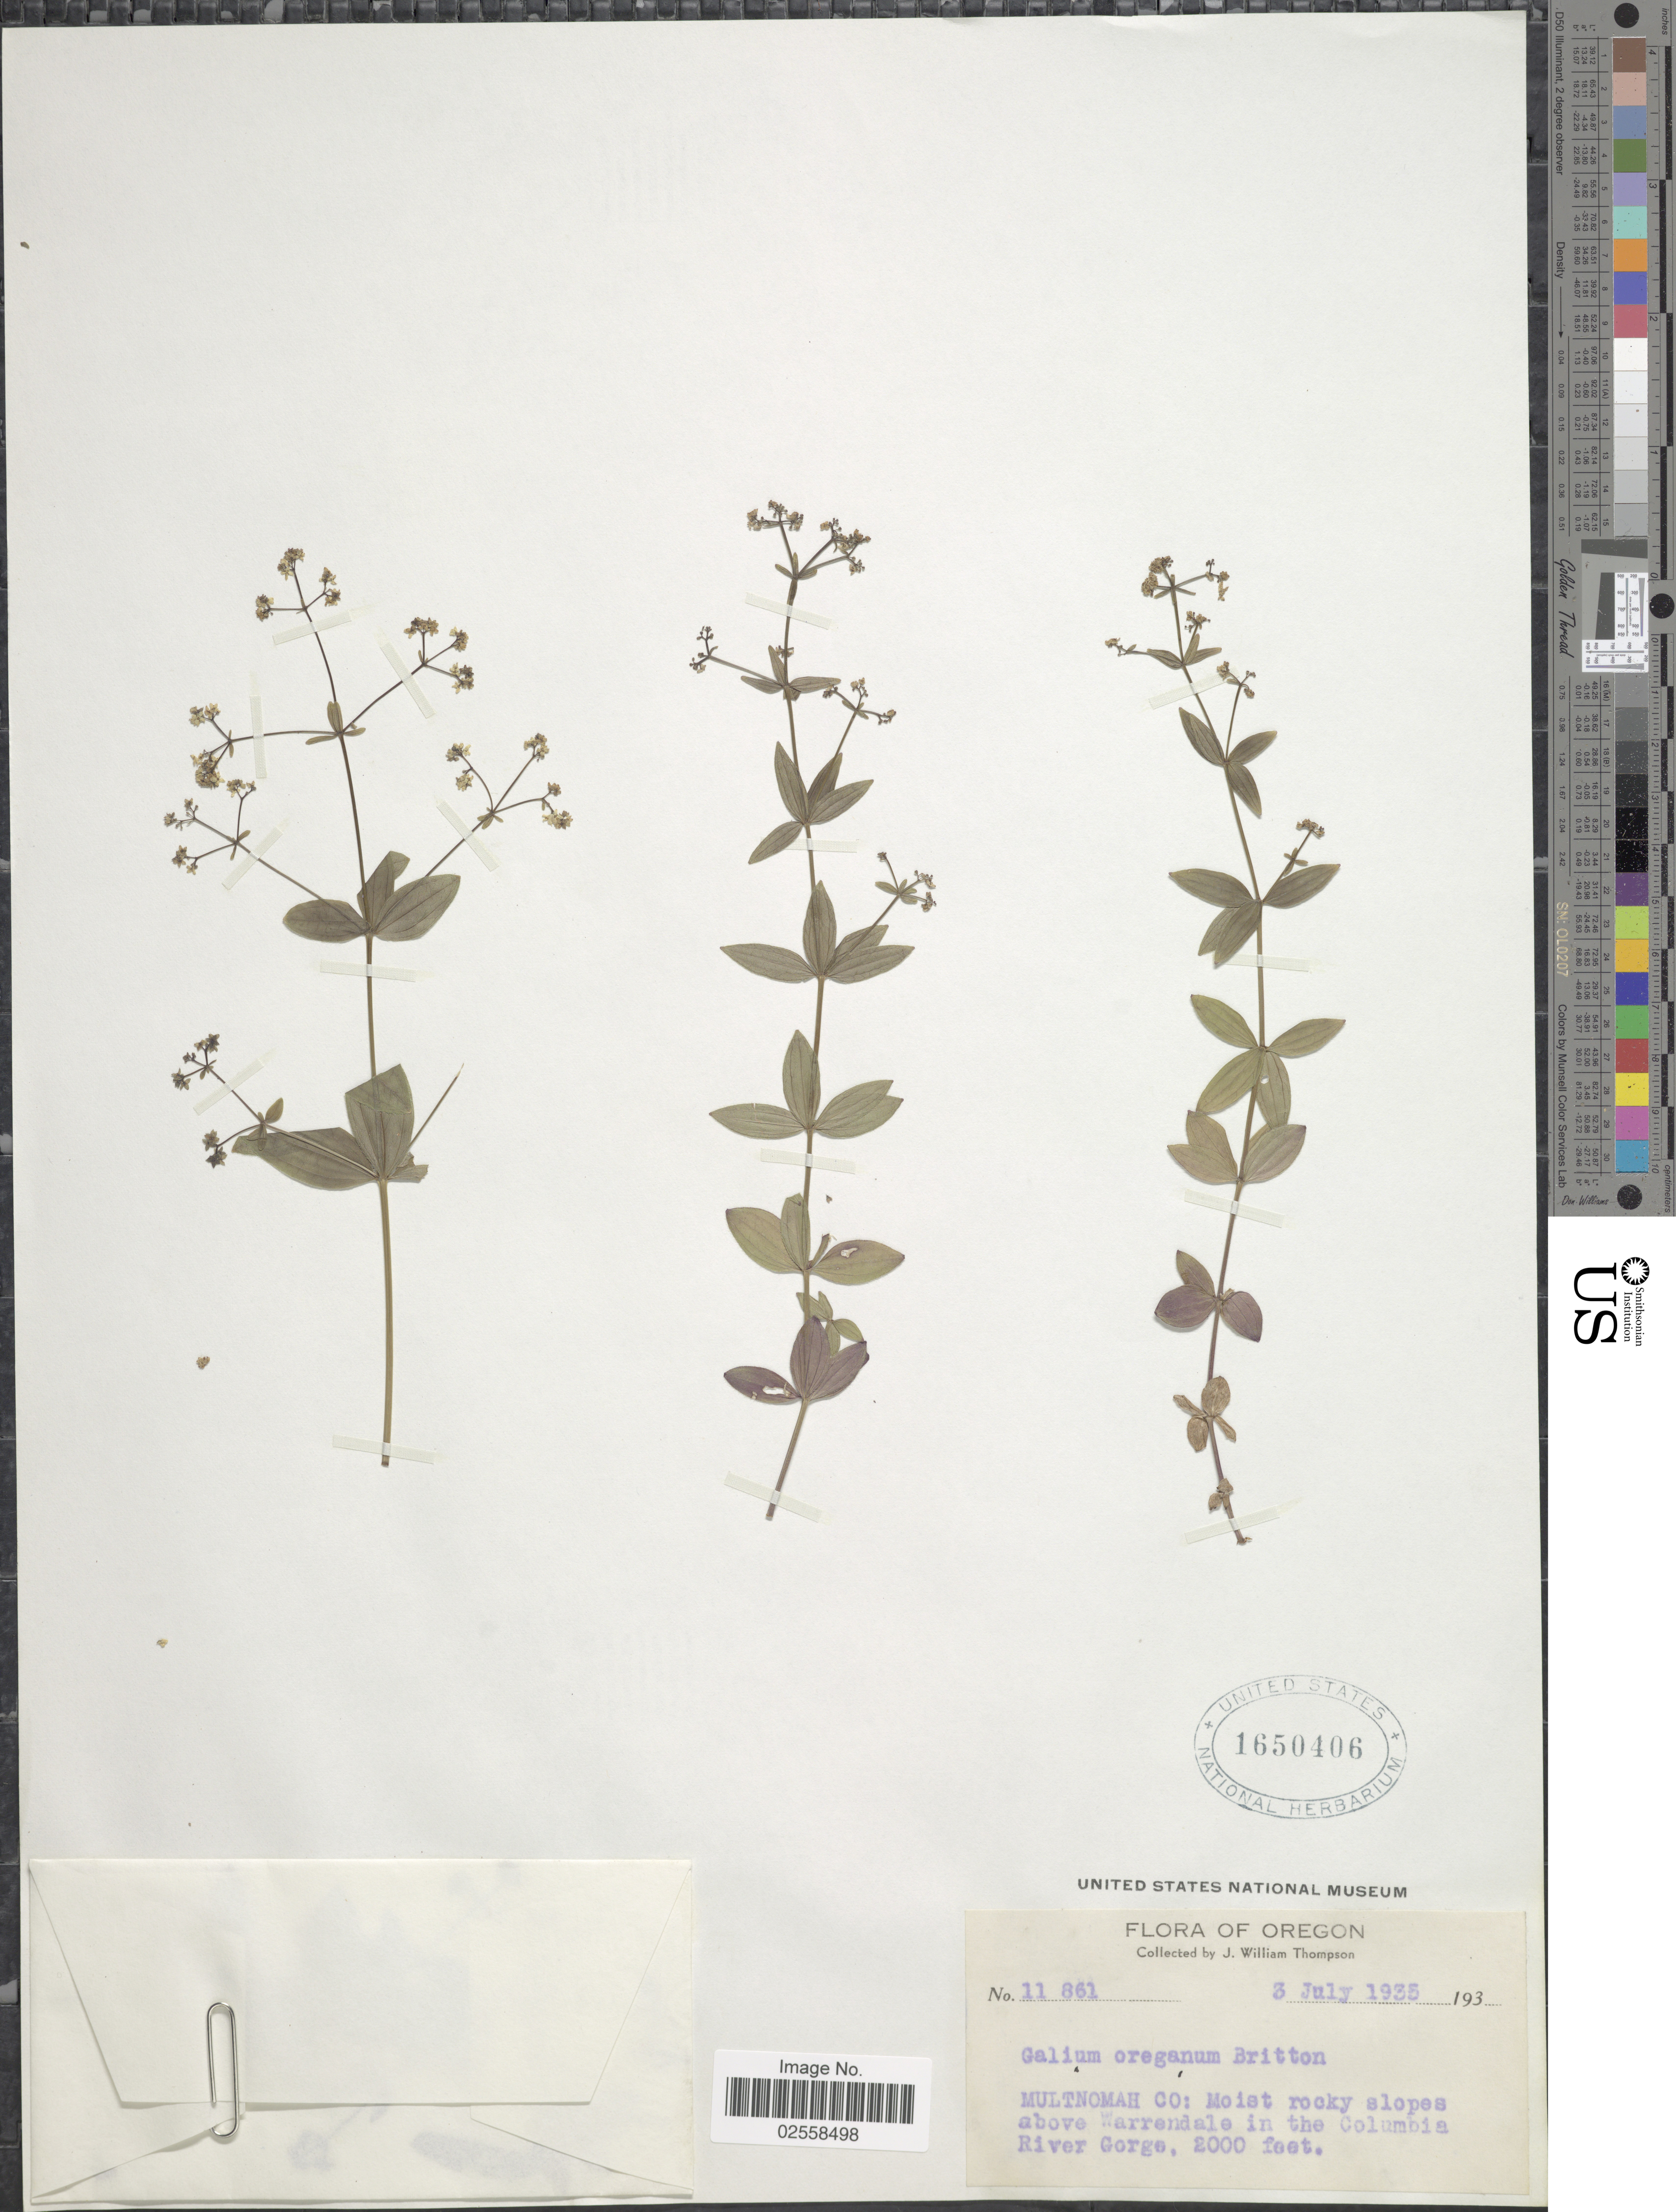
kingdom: Plantae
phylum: Tracheophyta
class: Magnoliopsida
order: Gentianales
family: Rubiaceae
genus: Galium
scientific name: Galium oreganum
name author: Britton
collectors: J. W. Thompson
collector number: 11861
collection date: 1935-07-03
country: United States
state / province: Oregon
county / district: Multnomah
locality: Multnomah Co: Moist rocky slopes above Warrendale in the Columbia River Gorge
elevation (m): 610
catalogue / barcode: US 1650406